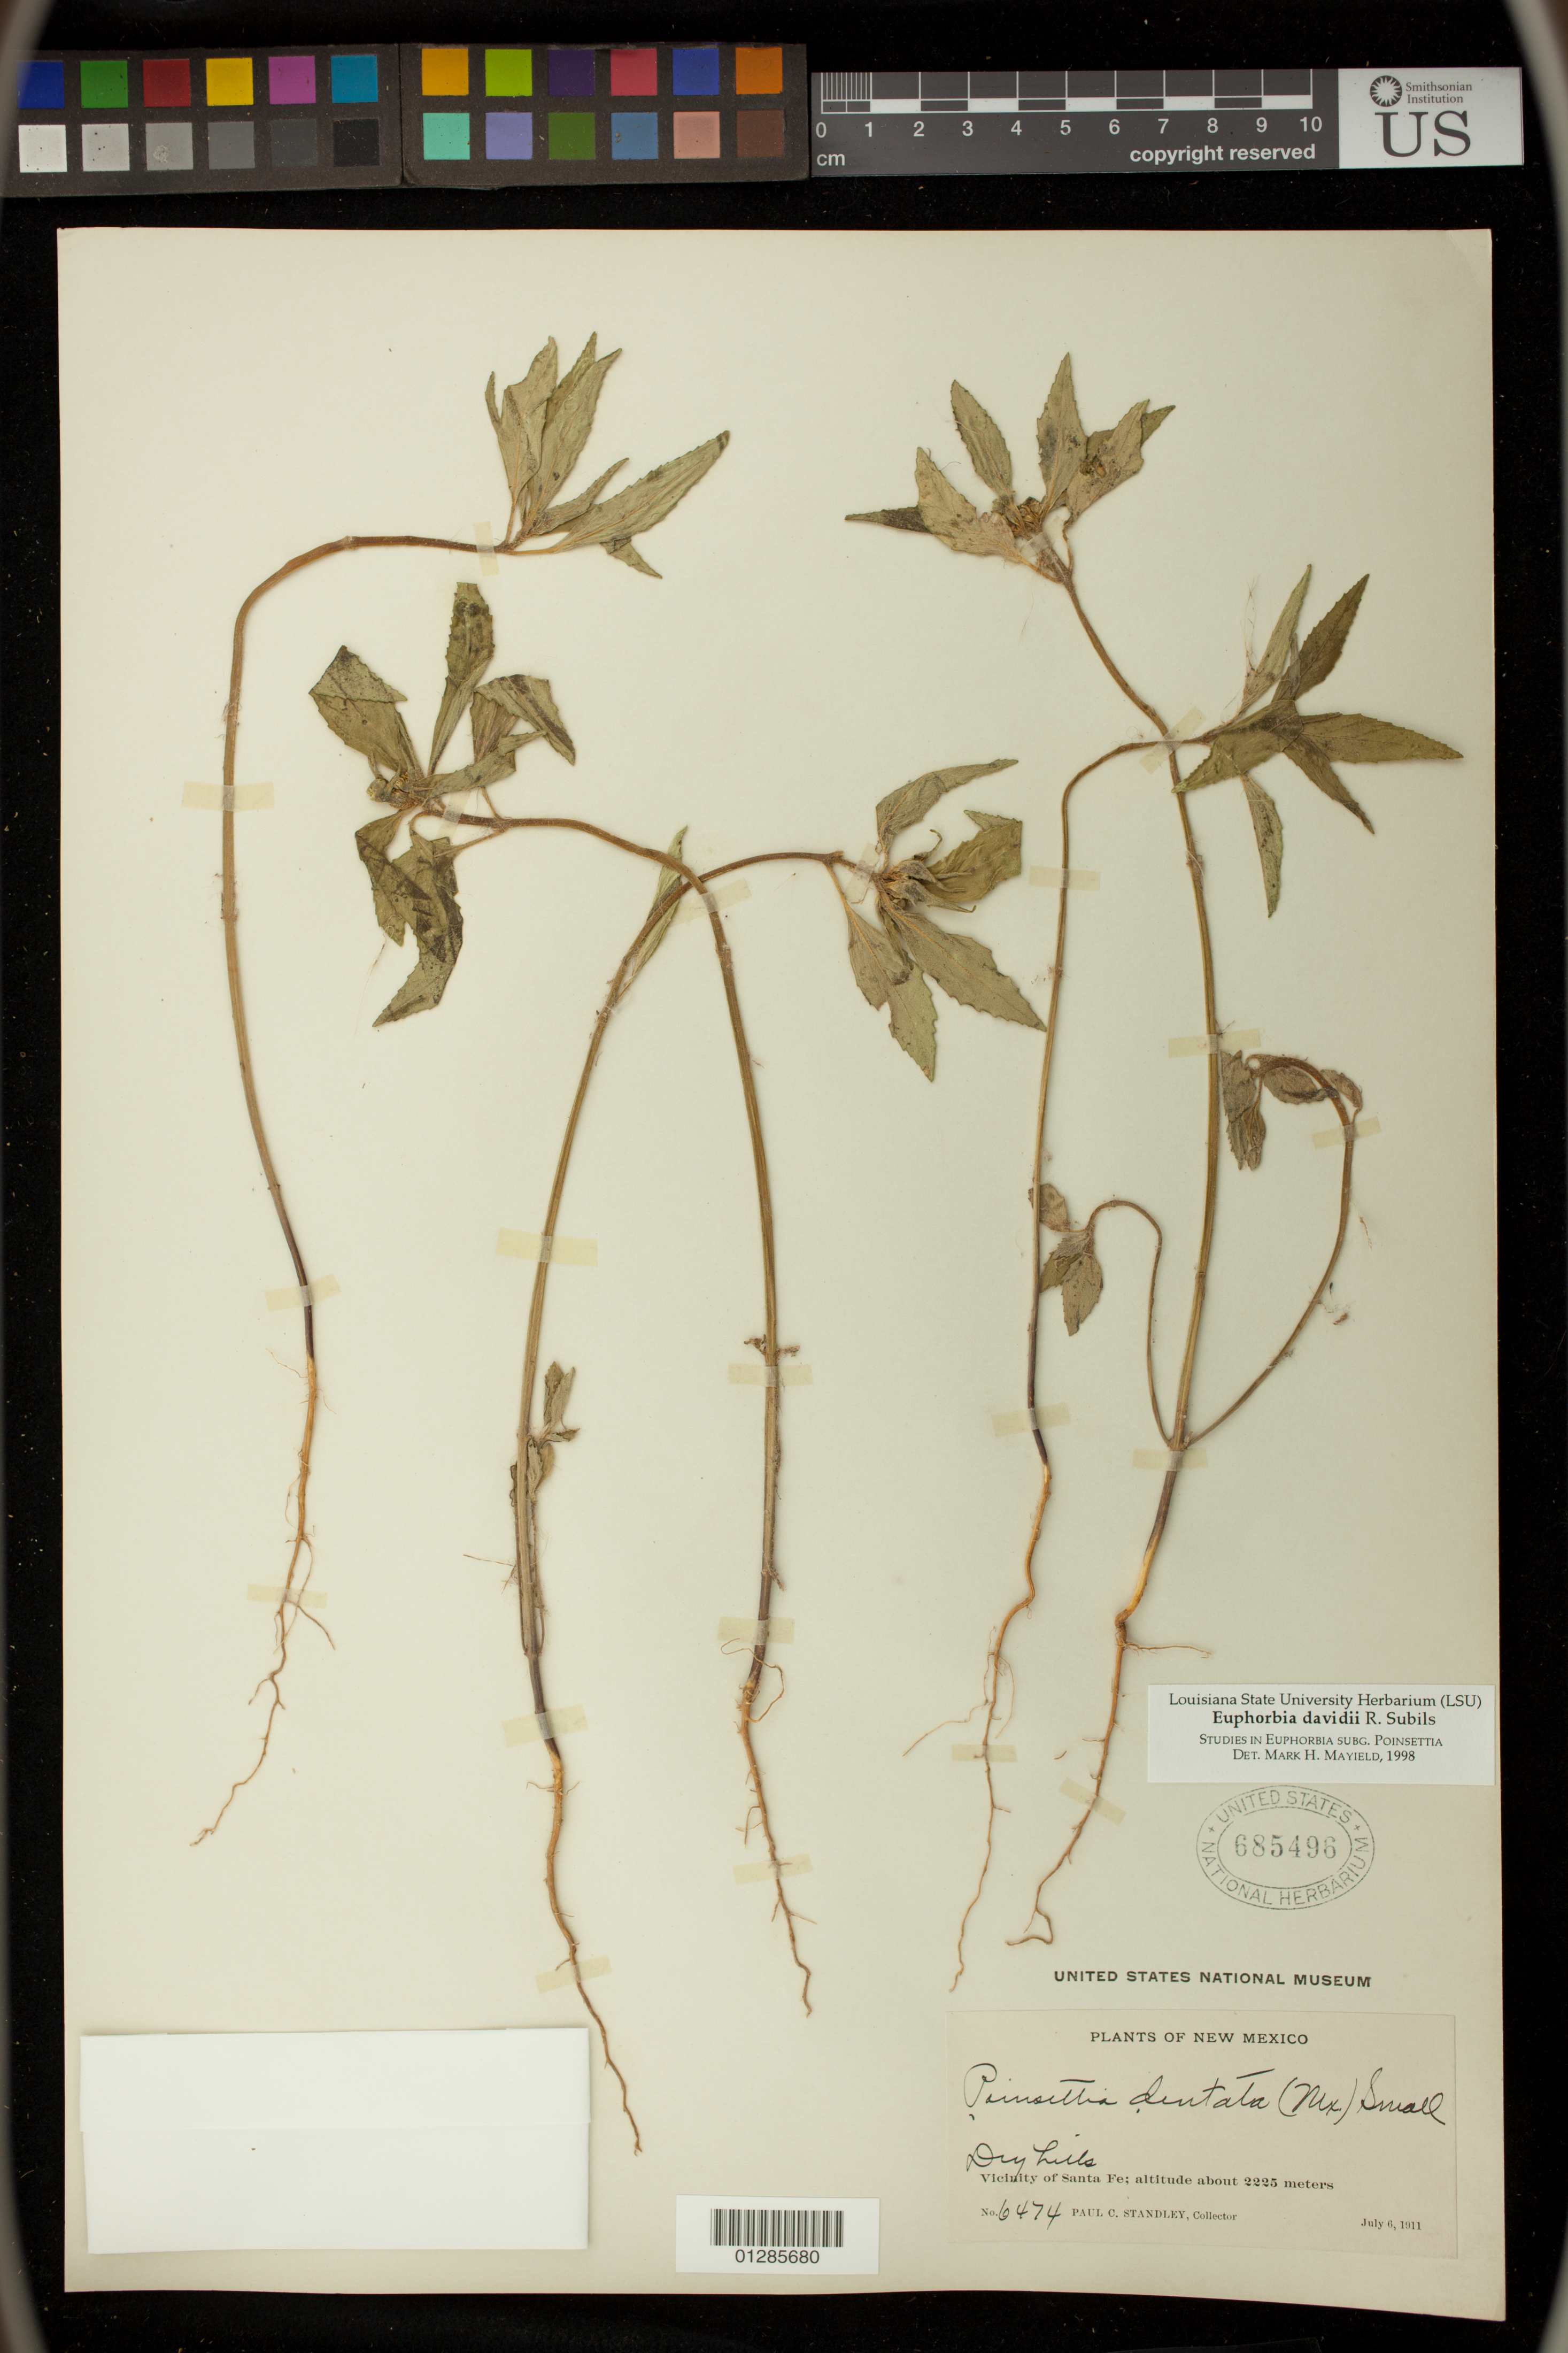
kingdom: Plantae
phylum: Tracheophyta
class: Magnoliopsida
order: Malpighiales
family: Euphorbiaceae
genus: Euphorbia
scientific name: Euphorbia davidii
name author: Subils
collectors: Standley, Paul Carpenter, Steyermark, Julian Alfred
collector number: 6474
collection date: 1911-07-06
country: United States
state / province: New Mexico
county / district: Santa Fe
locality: Vicinity of Santa Fe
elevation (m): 2225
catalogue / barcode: US 685496